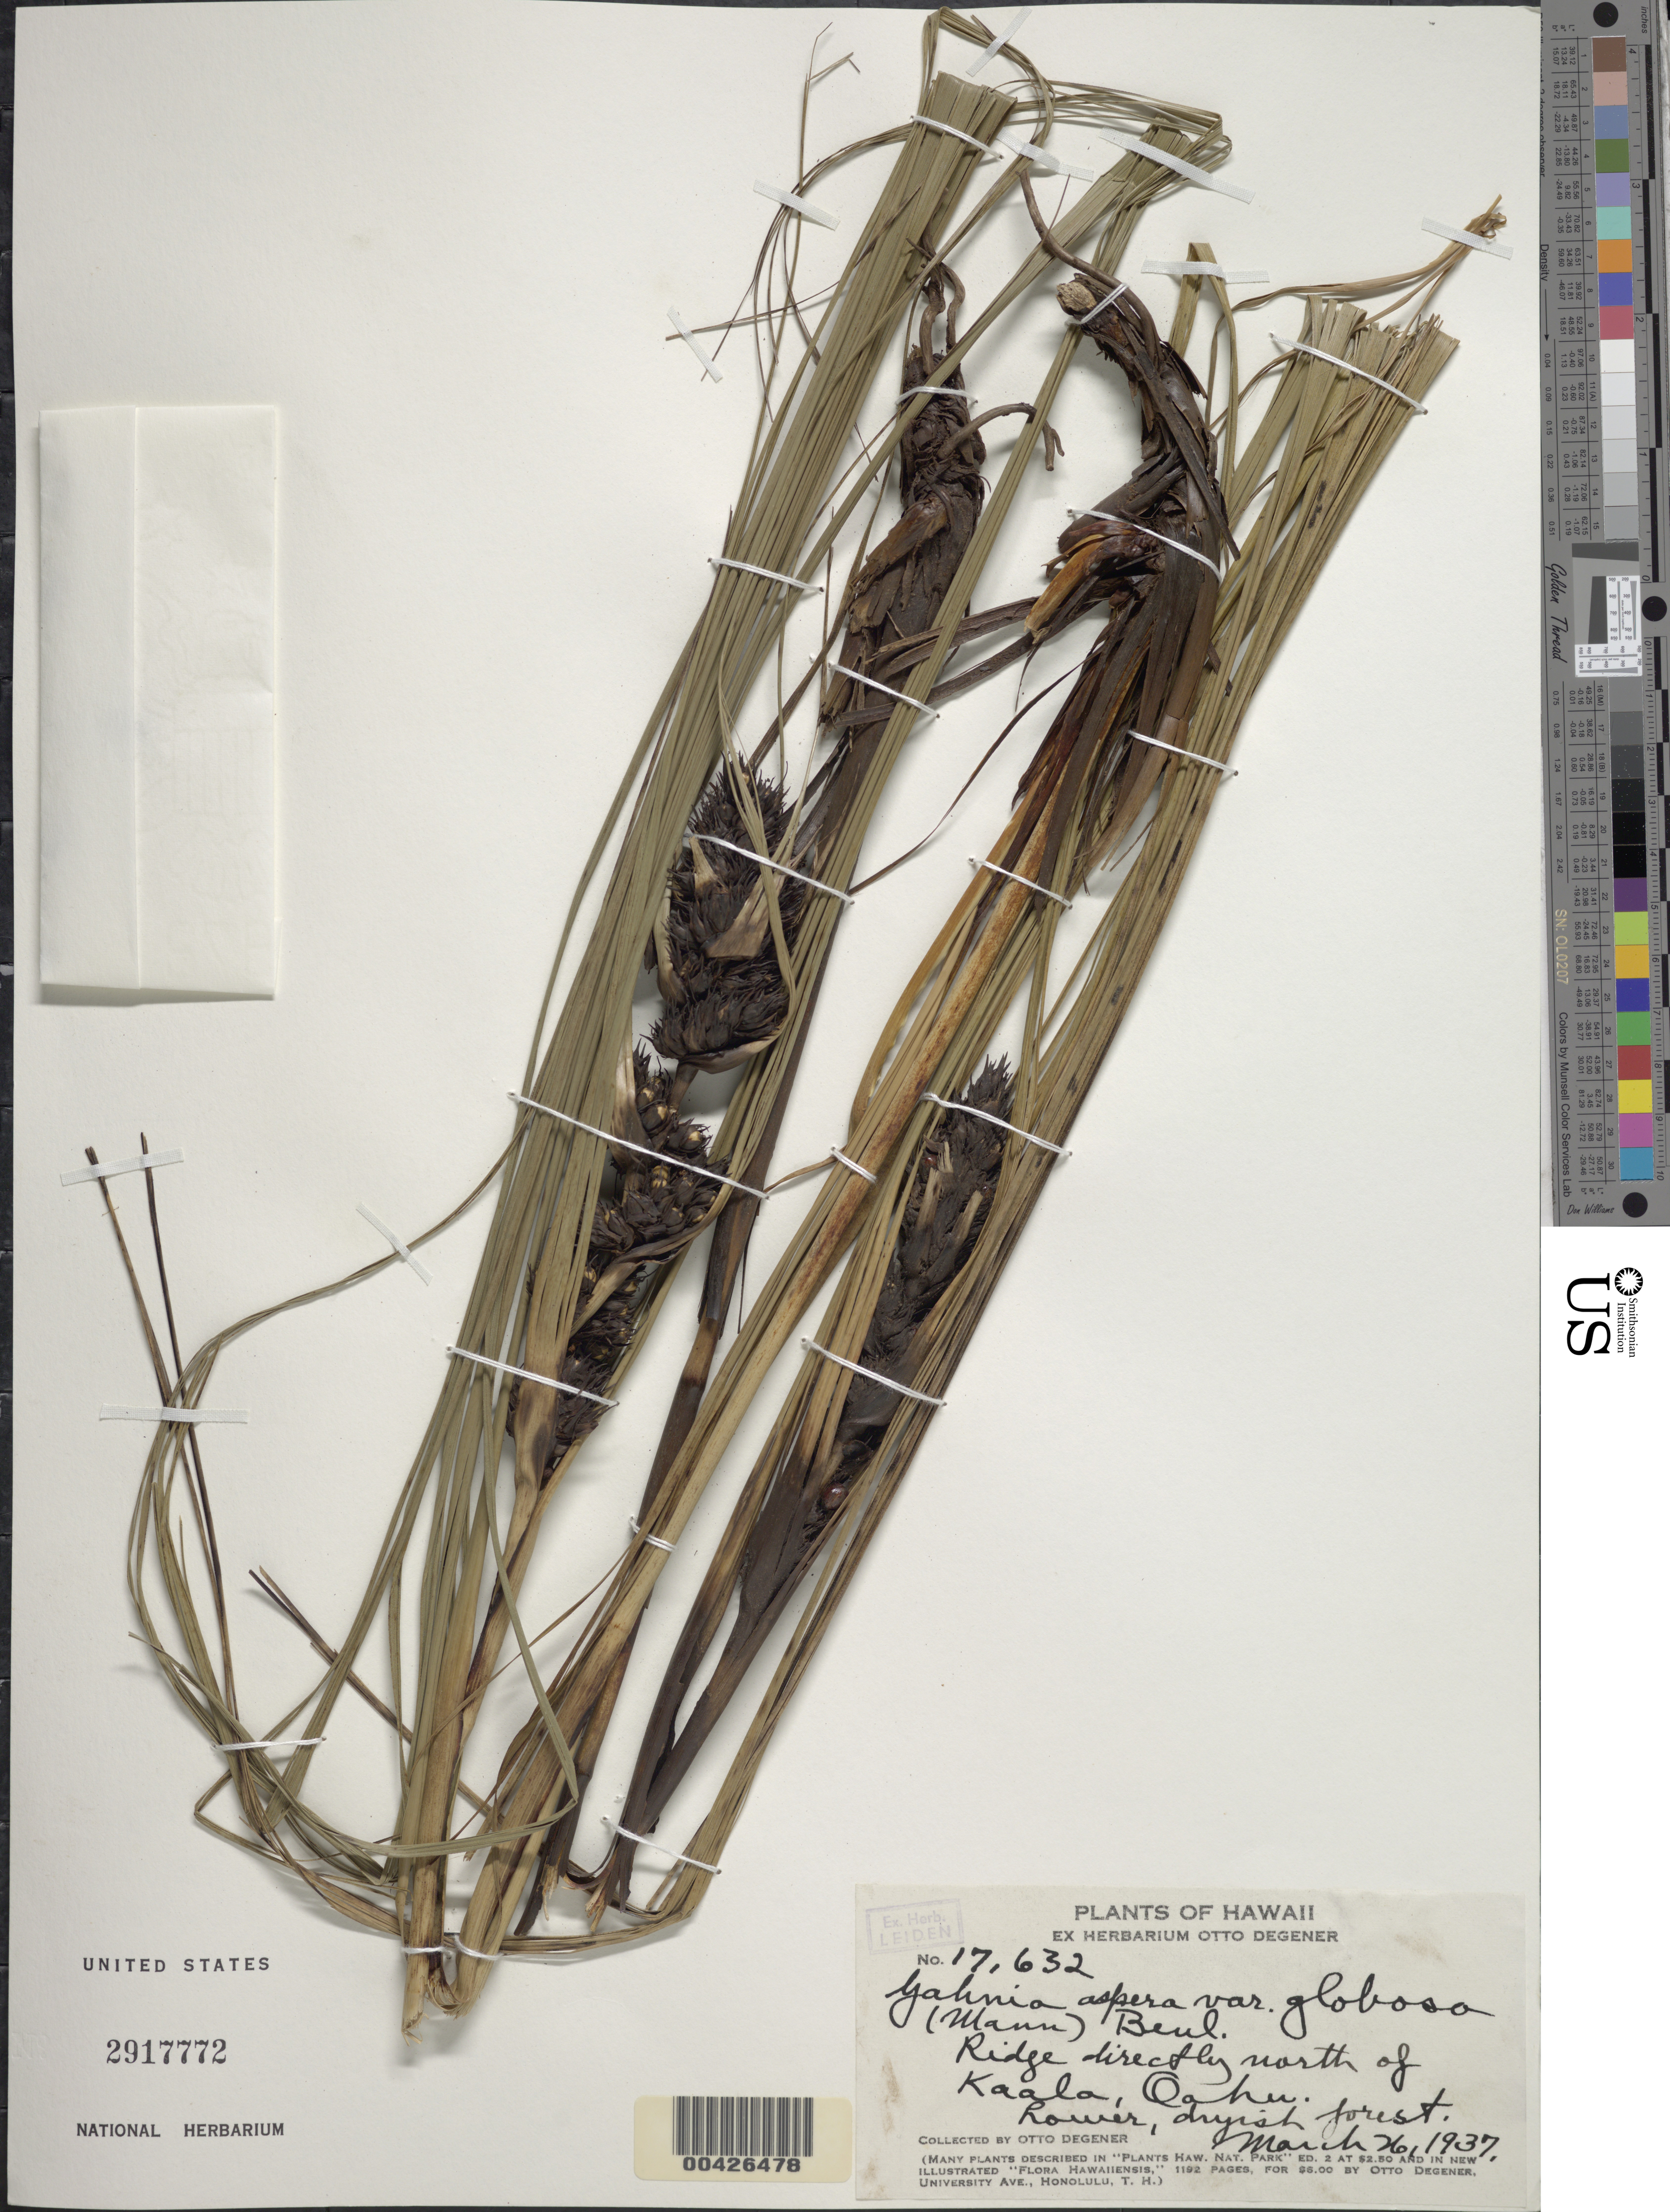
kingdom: Plantae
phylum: Tracheophyta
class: Liliopsida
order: Poales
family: Cyperaceae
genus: Gahnia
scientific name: Gahnia aspera subsp. globosa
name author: (H. Mann) J. Kern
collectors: O. Degener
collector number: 17632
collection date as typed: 26 Mar 1937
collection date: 1937-03-26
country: United States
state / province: Hawaii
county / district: Honolulu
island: Oahu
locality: Ridge directly N of Kaala, Oahu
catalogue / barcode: US 2917772